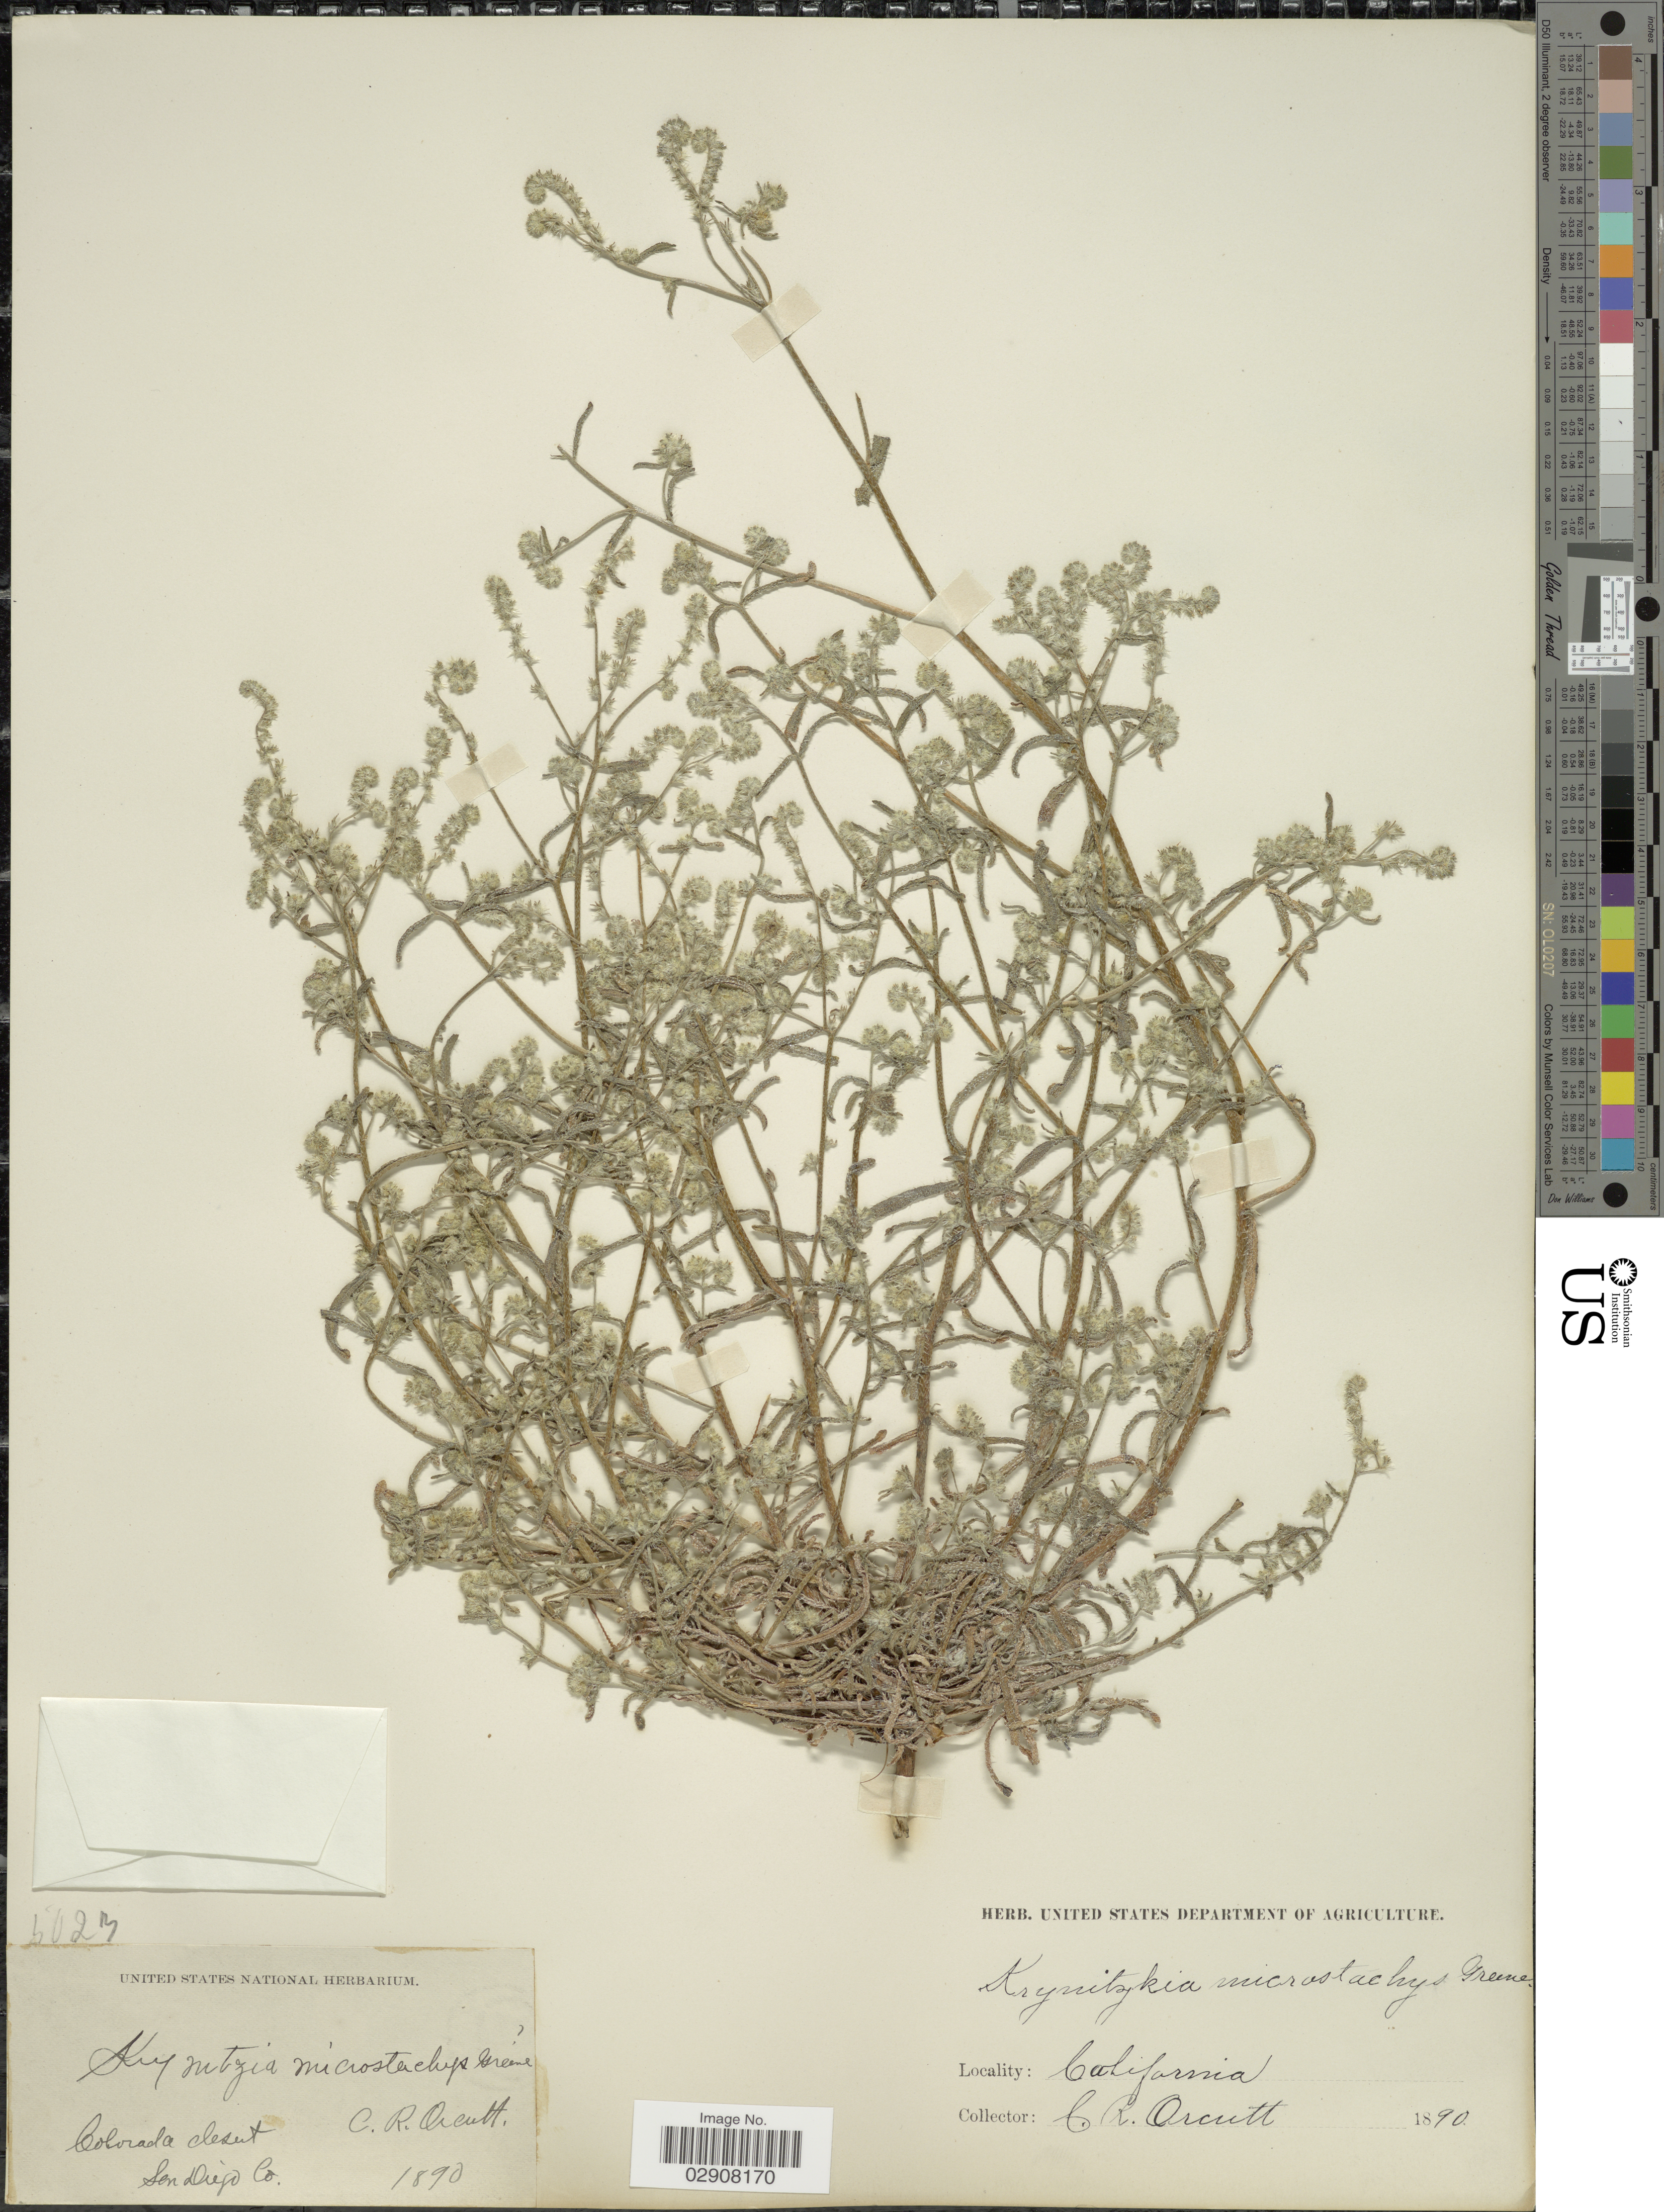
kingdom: Plantae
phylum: Tracheophyta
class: Magnoliopsida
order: Boraginales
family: Boraginaceae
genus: Cryptantha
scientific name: Cryptantha microstachys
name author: (Greene ex A. Gray) Greene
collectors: C. R. Orcutt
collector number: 5027*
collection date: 1890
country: United States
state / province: California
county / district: San Diego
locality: Colorado desert. San Diego Co.